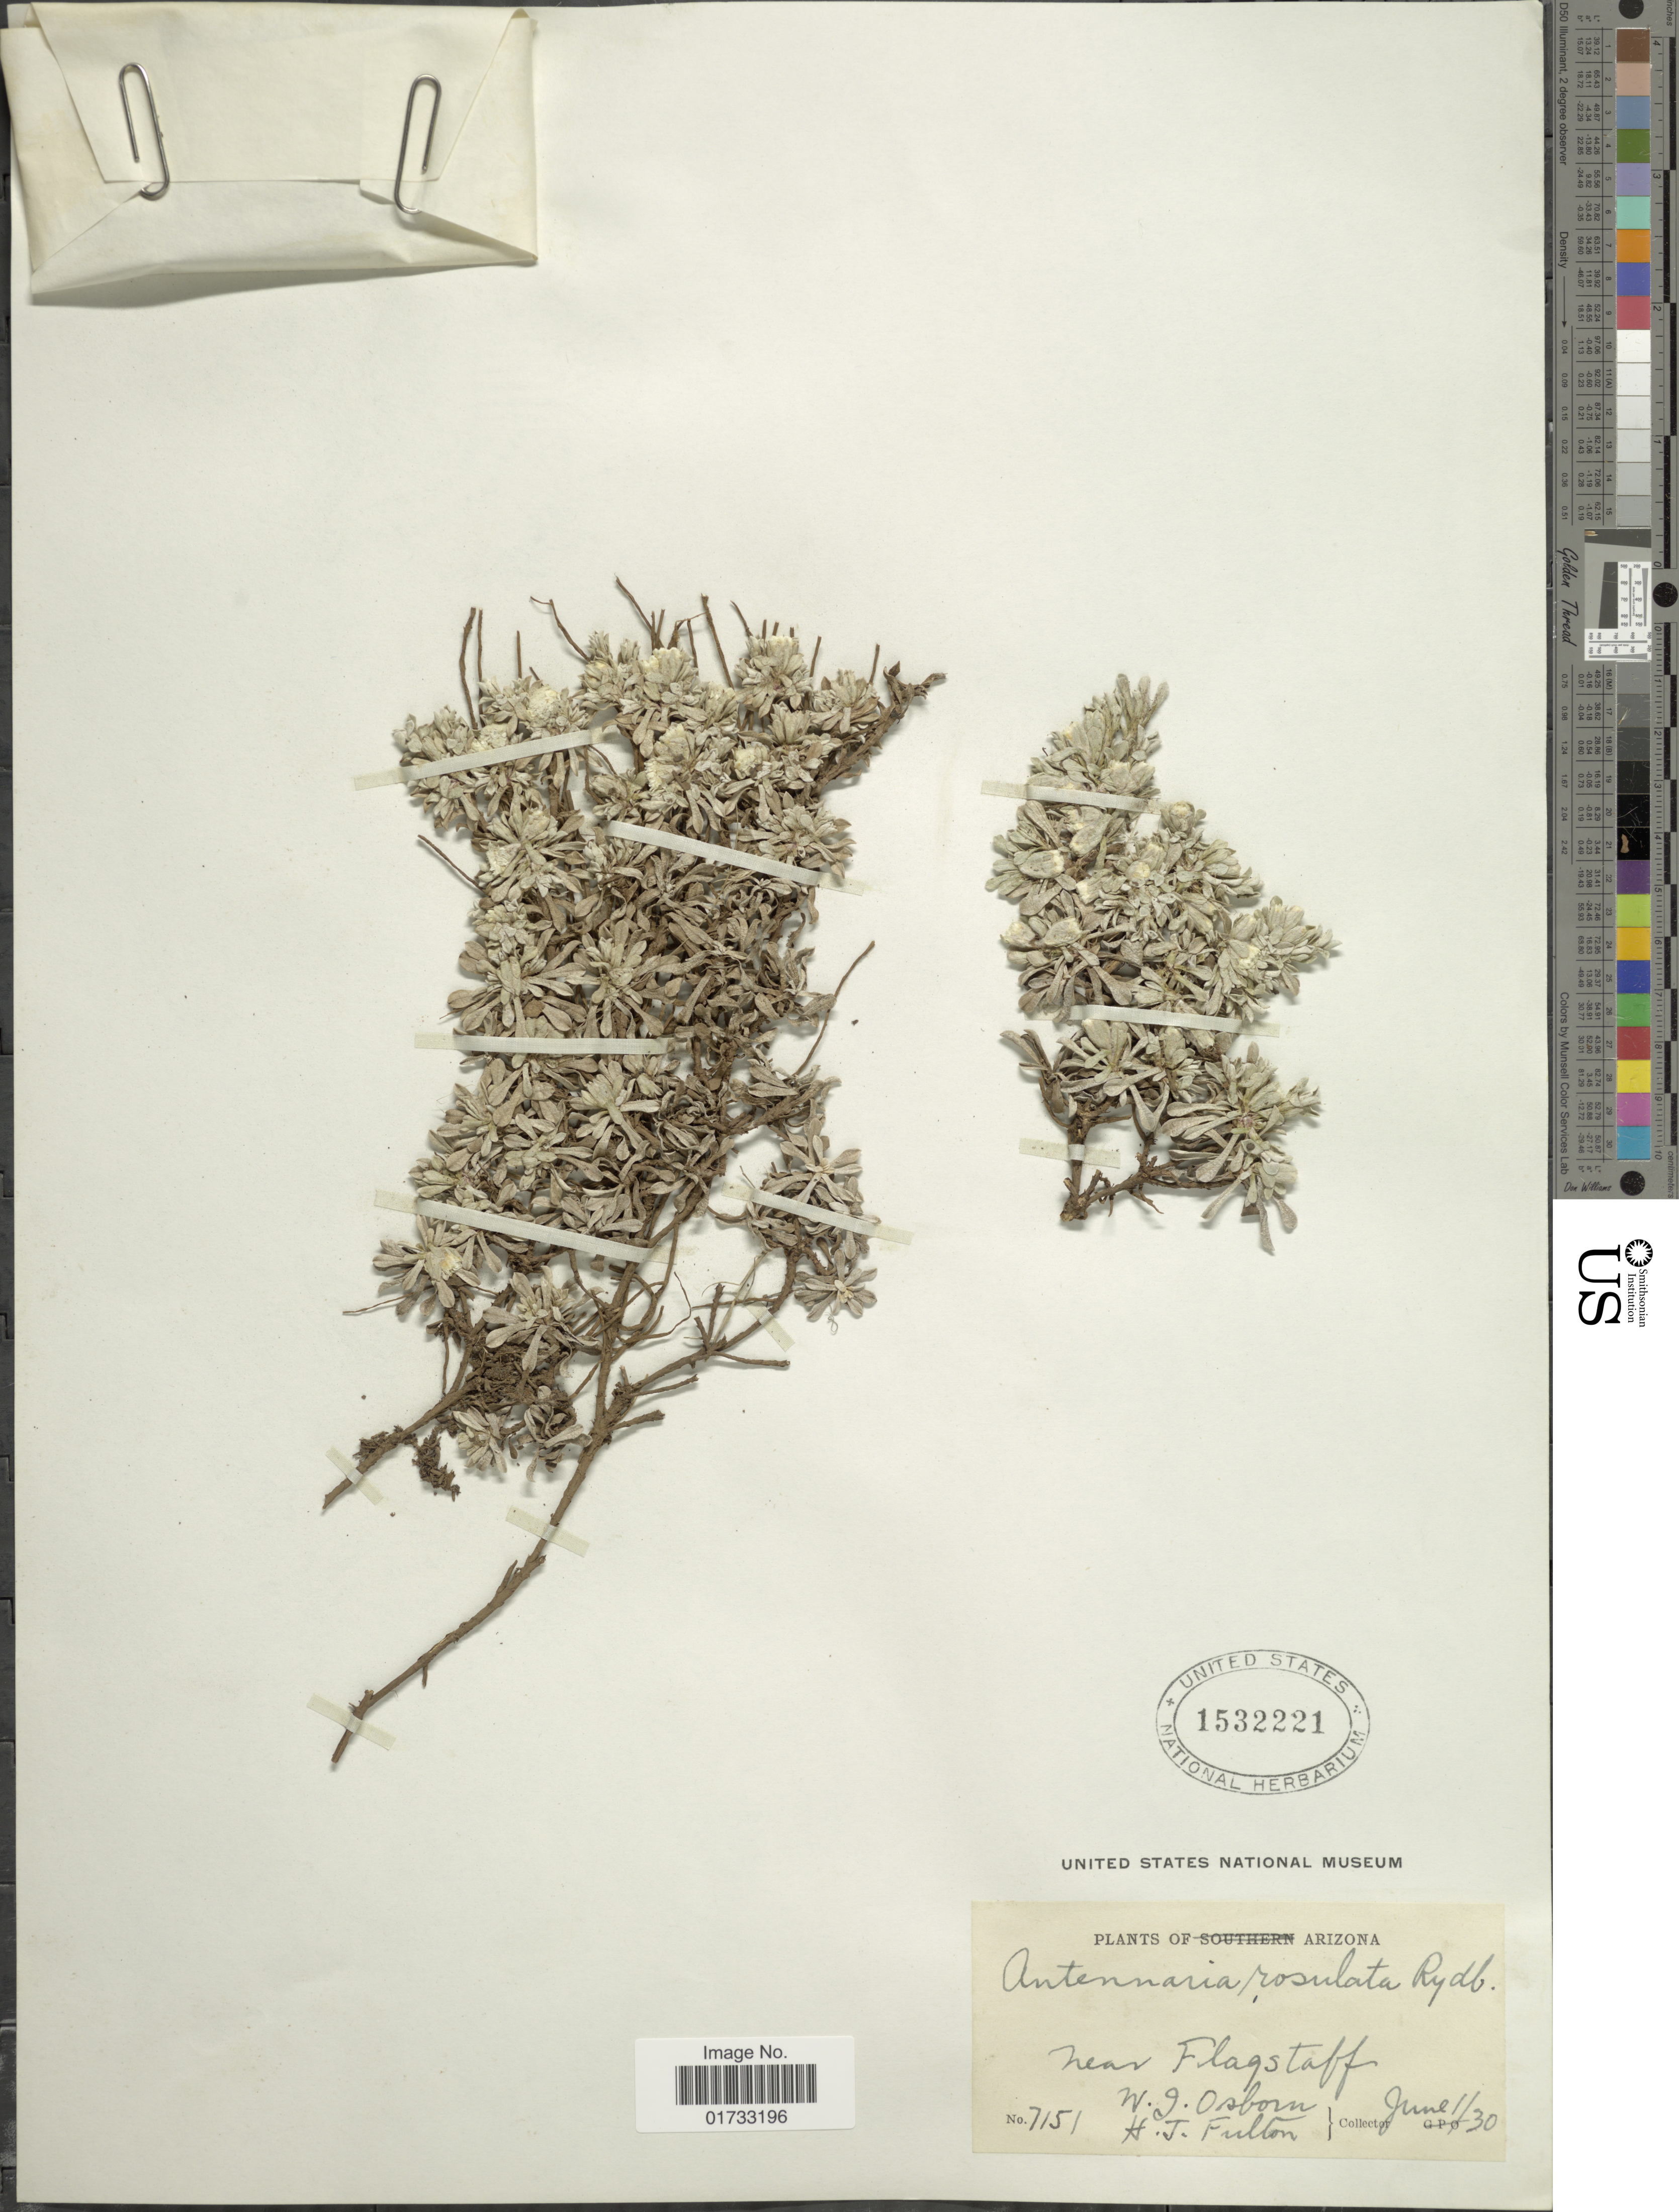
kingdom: Plantae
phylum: Tracheophyta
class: Magnoliopsida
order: Asterales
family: Asteraceae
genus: Antennaria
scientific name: Antennaria rosulata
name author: Rydb.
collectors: W. Osborn & H. Fulton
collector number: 7151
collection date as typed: Transcribed d/m/y: 1/6/30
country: United States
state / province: Arizona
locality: Near Flagstaff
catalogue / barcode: US 1532221